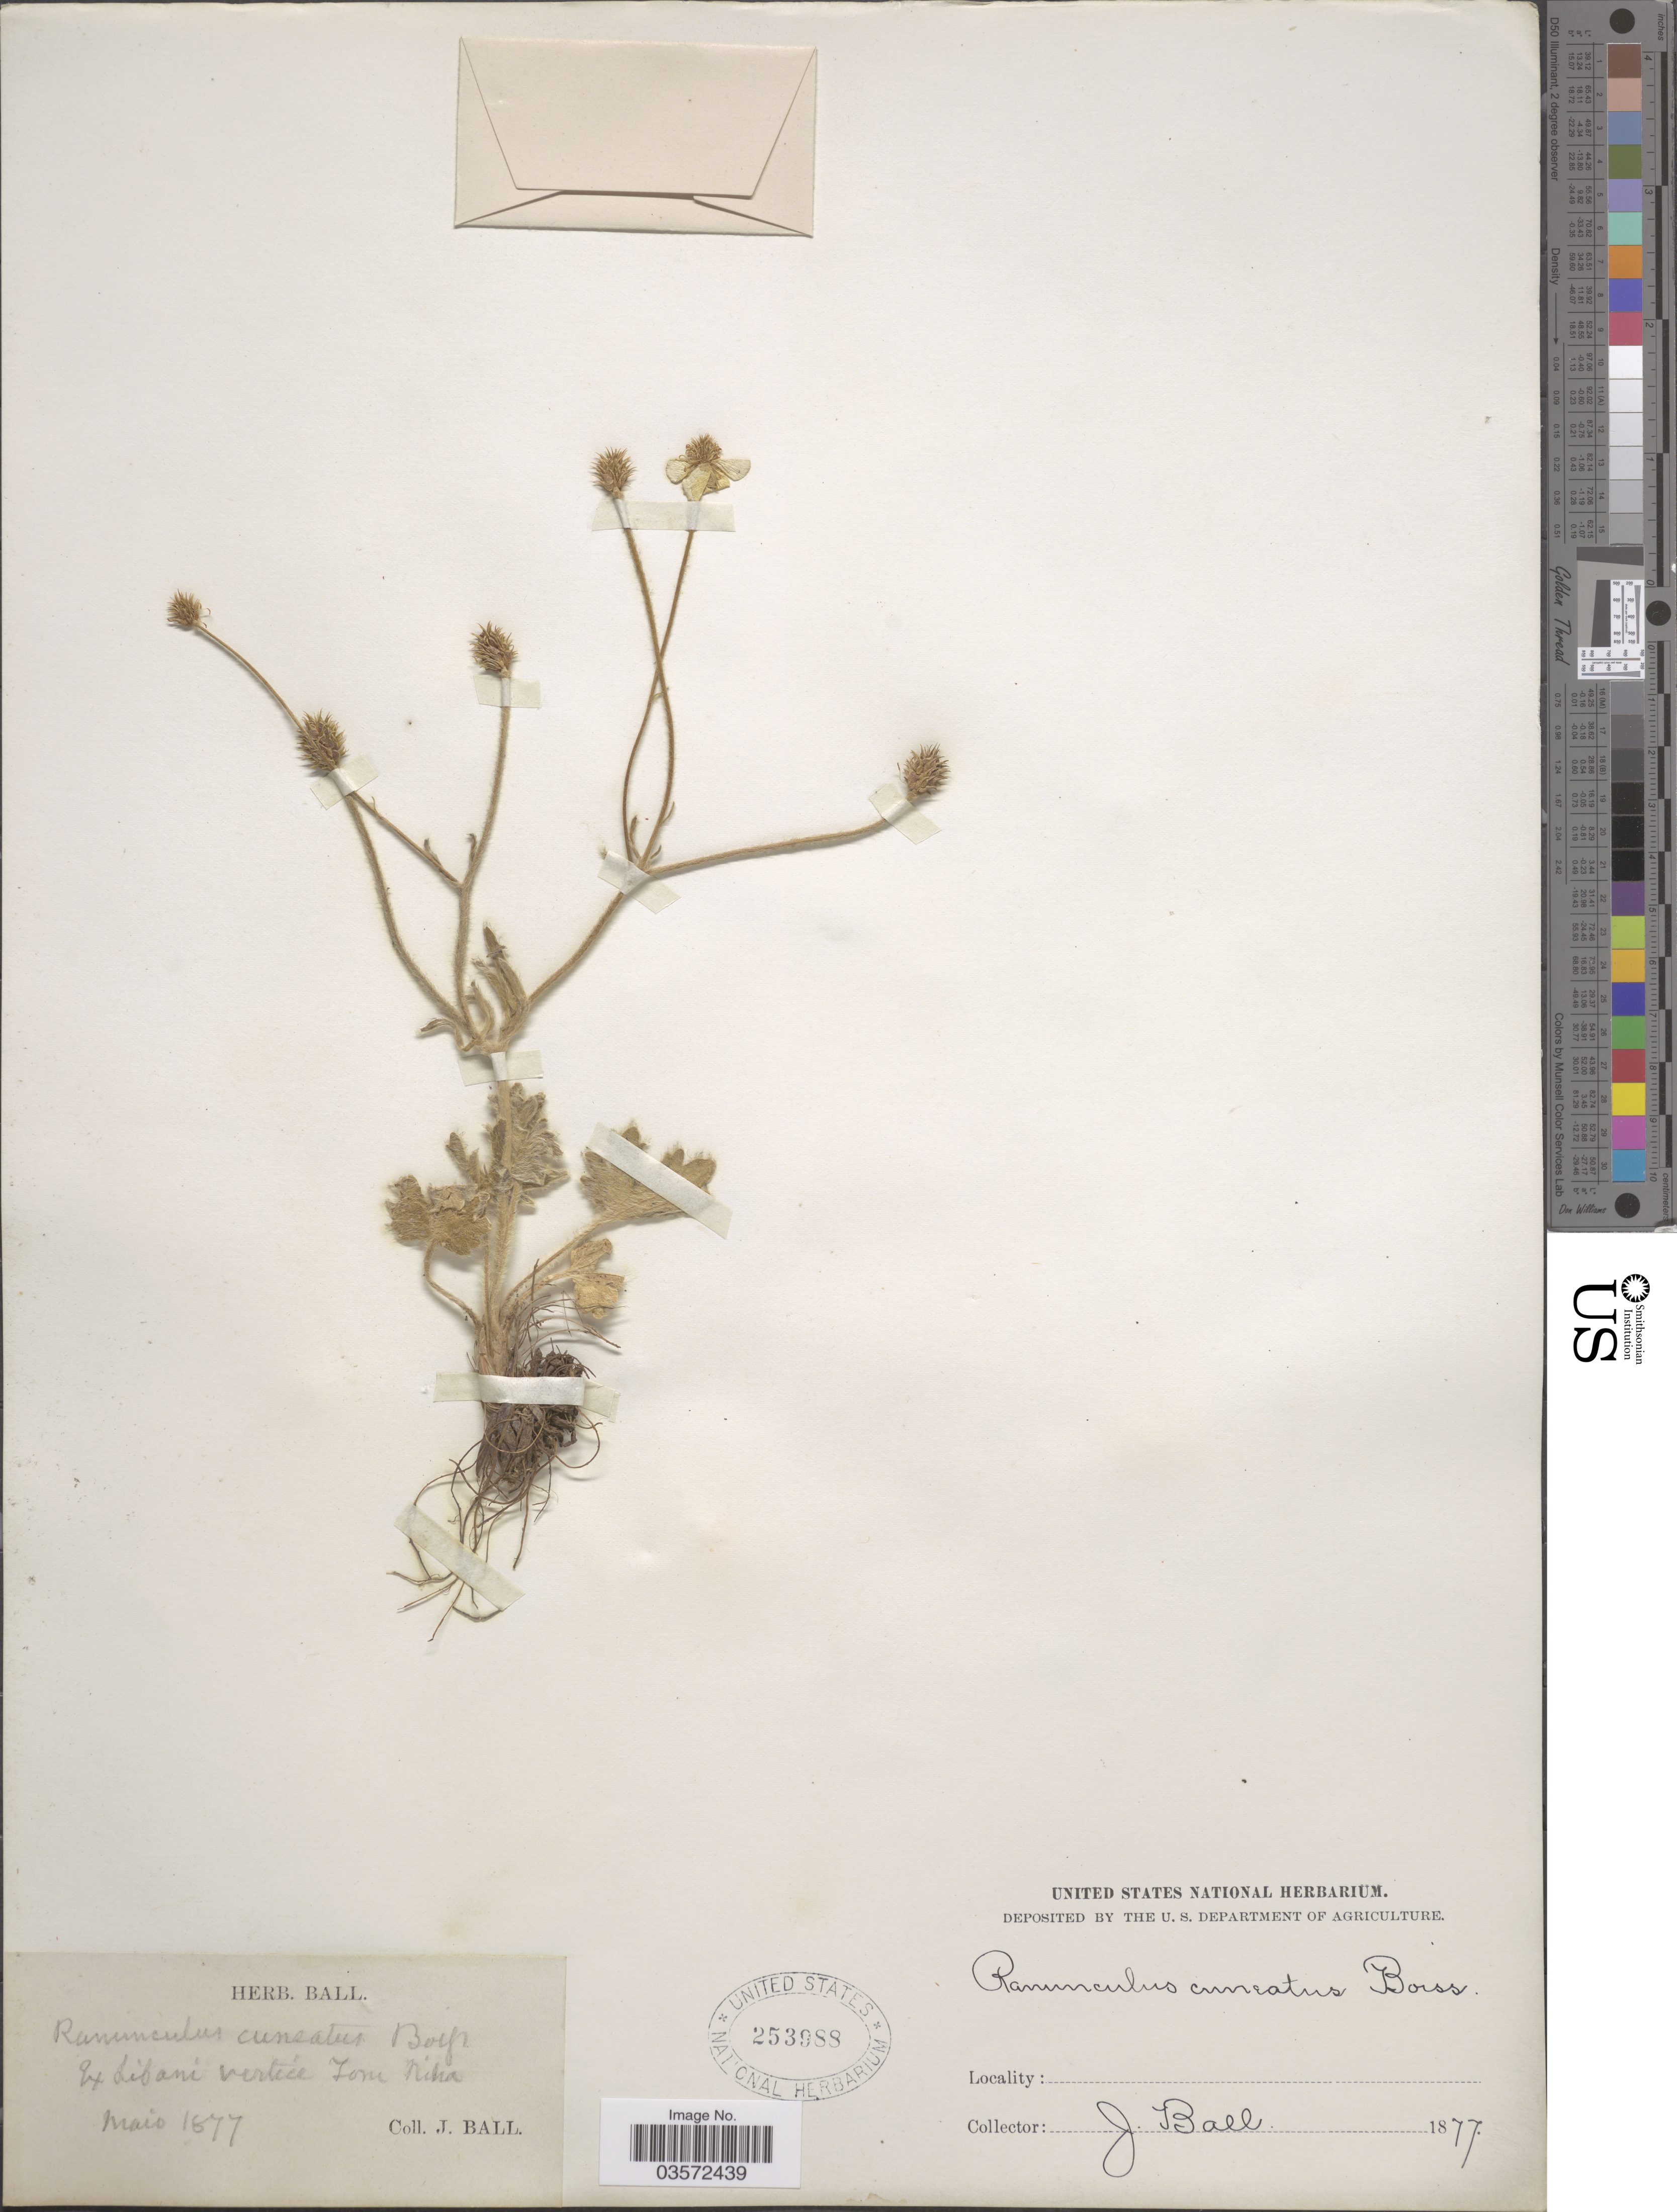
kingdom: Plantae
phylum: Tracheophyta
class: Magnoliopsida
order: Ranunculales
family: Ranunculaceae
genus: Ranunculus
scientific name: Ranunculus cuneatus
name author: Boiss.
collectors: J. Ball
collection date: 1877-05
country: Lebanon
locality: Ex Libani vertice fom Niha.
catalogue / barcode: US 253988